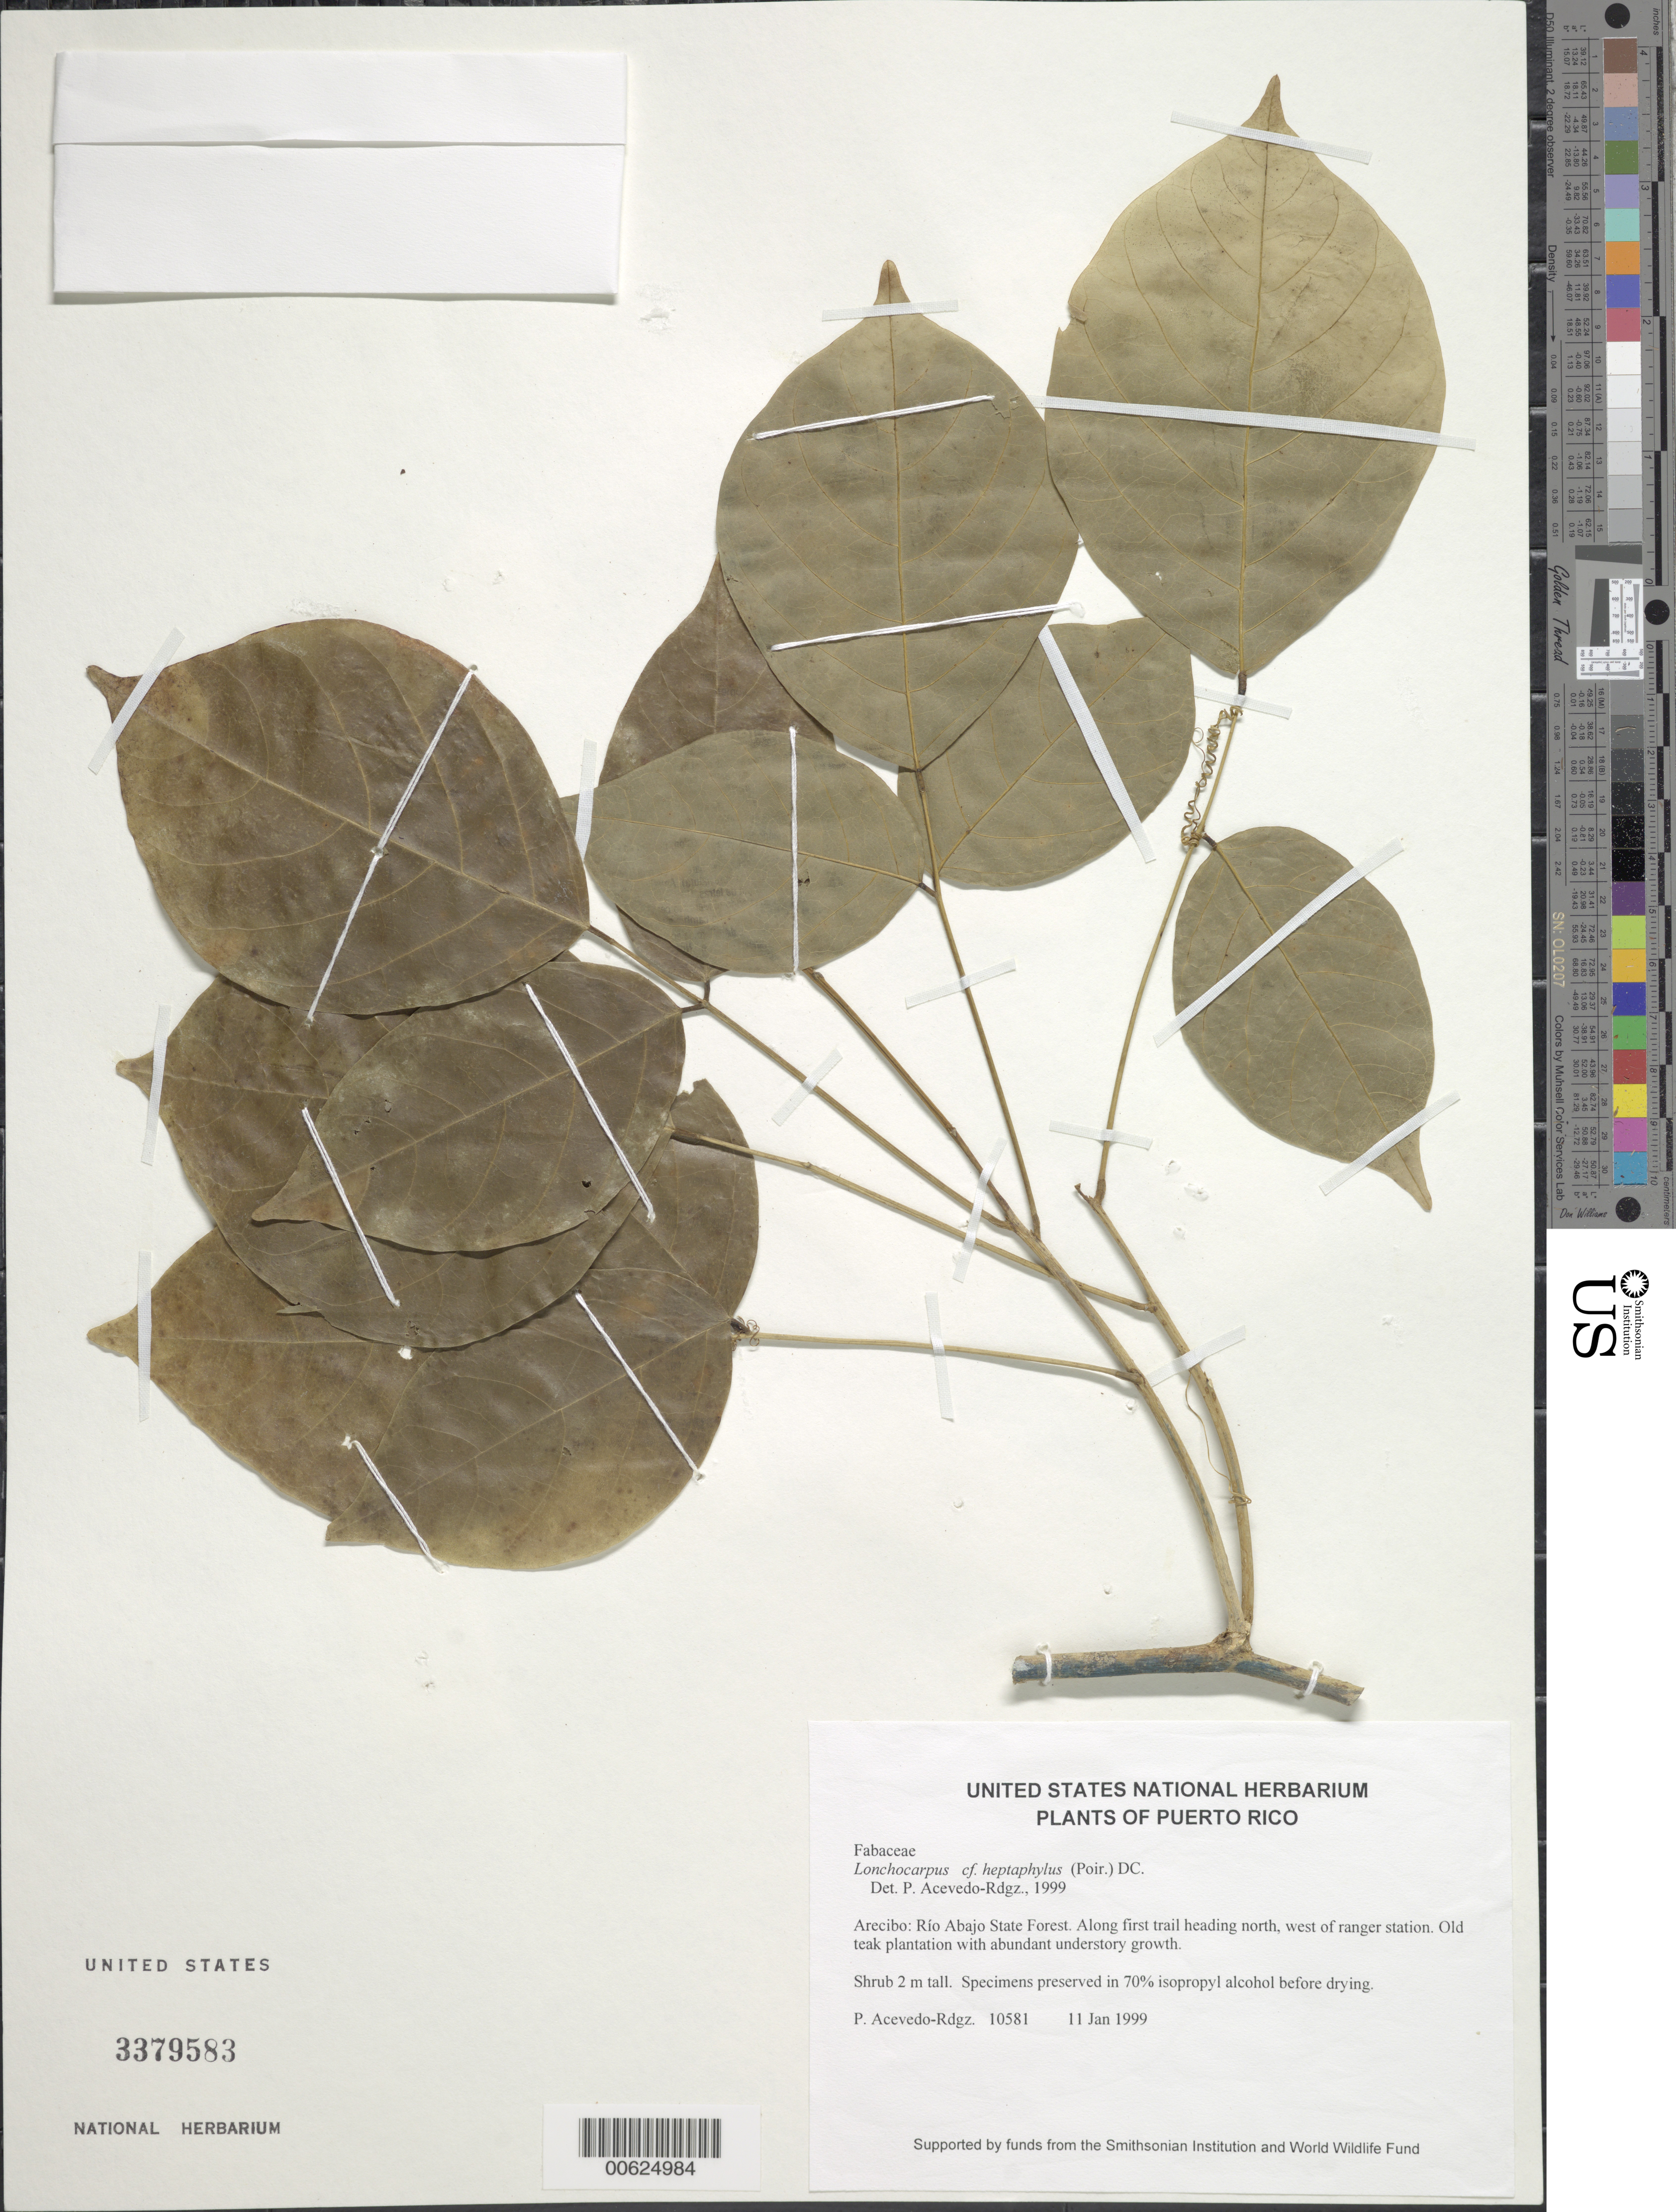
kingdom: Plantae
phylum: Tracheophyta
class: Magnoliopsida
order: Fabales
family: Fabaceae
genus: Lonchocarpus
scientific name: Lonchocarpus heptaphyllus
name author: (Poir.) DC.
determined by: Acevedo-Rodríguez, P., (BOT), Smithsonian Institution - National Museum of Natural History (UNITED STATES)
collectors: P. Acevedo-Rodr.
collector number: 10581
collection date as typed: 11 Jan 1999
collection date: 1999-01-11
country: Puerto Rico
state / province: Arecibo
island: Puerto Rico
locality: Arecibo; Río Abajo State Forest. Along first trail heading north, west of ranger station.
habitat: Old teak plantation with abundant understory growth.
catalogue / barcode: US 3379583